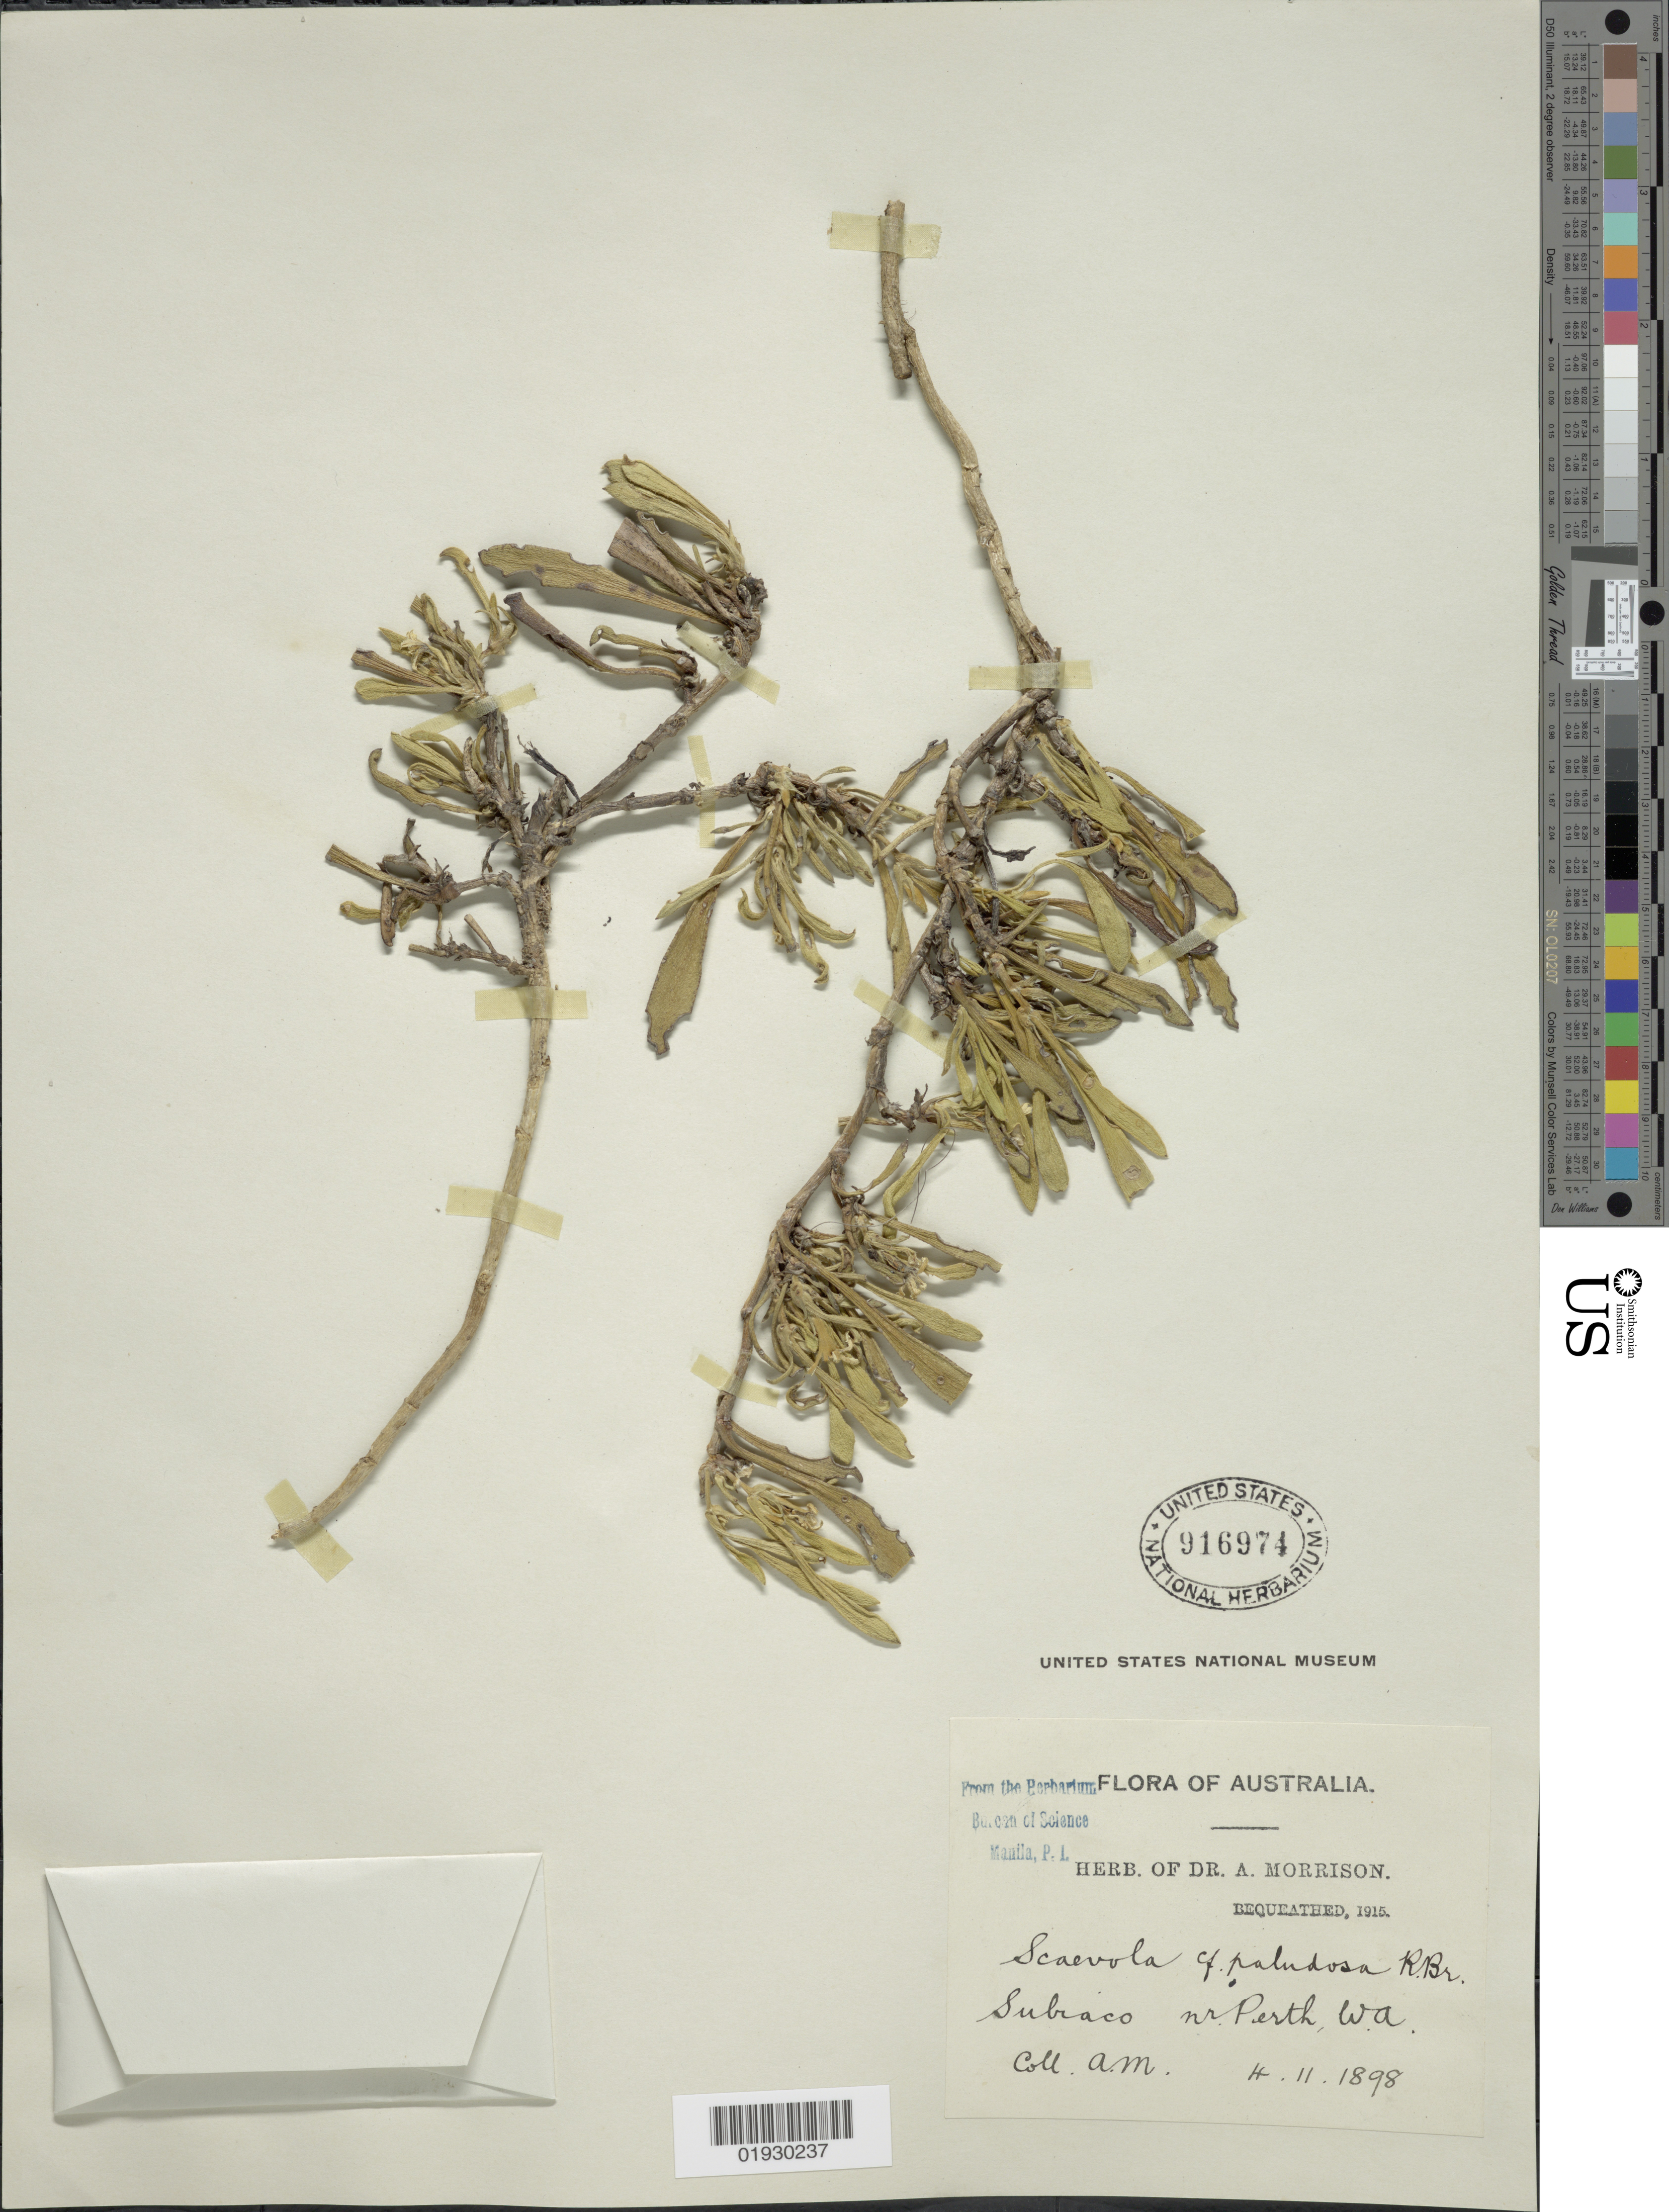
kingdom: Plantae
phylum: Tracheophyta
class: Magnoliopsida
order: Asterales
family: Goodeniaceae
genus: Scaevola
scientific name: Scaevola paludosa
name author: R. Br.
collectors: A. Morrison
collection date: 1898-11-04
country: Australia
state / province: Western Australia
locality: Subiaco nr. Perth. WA.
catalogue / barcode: US 916974